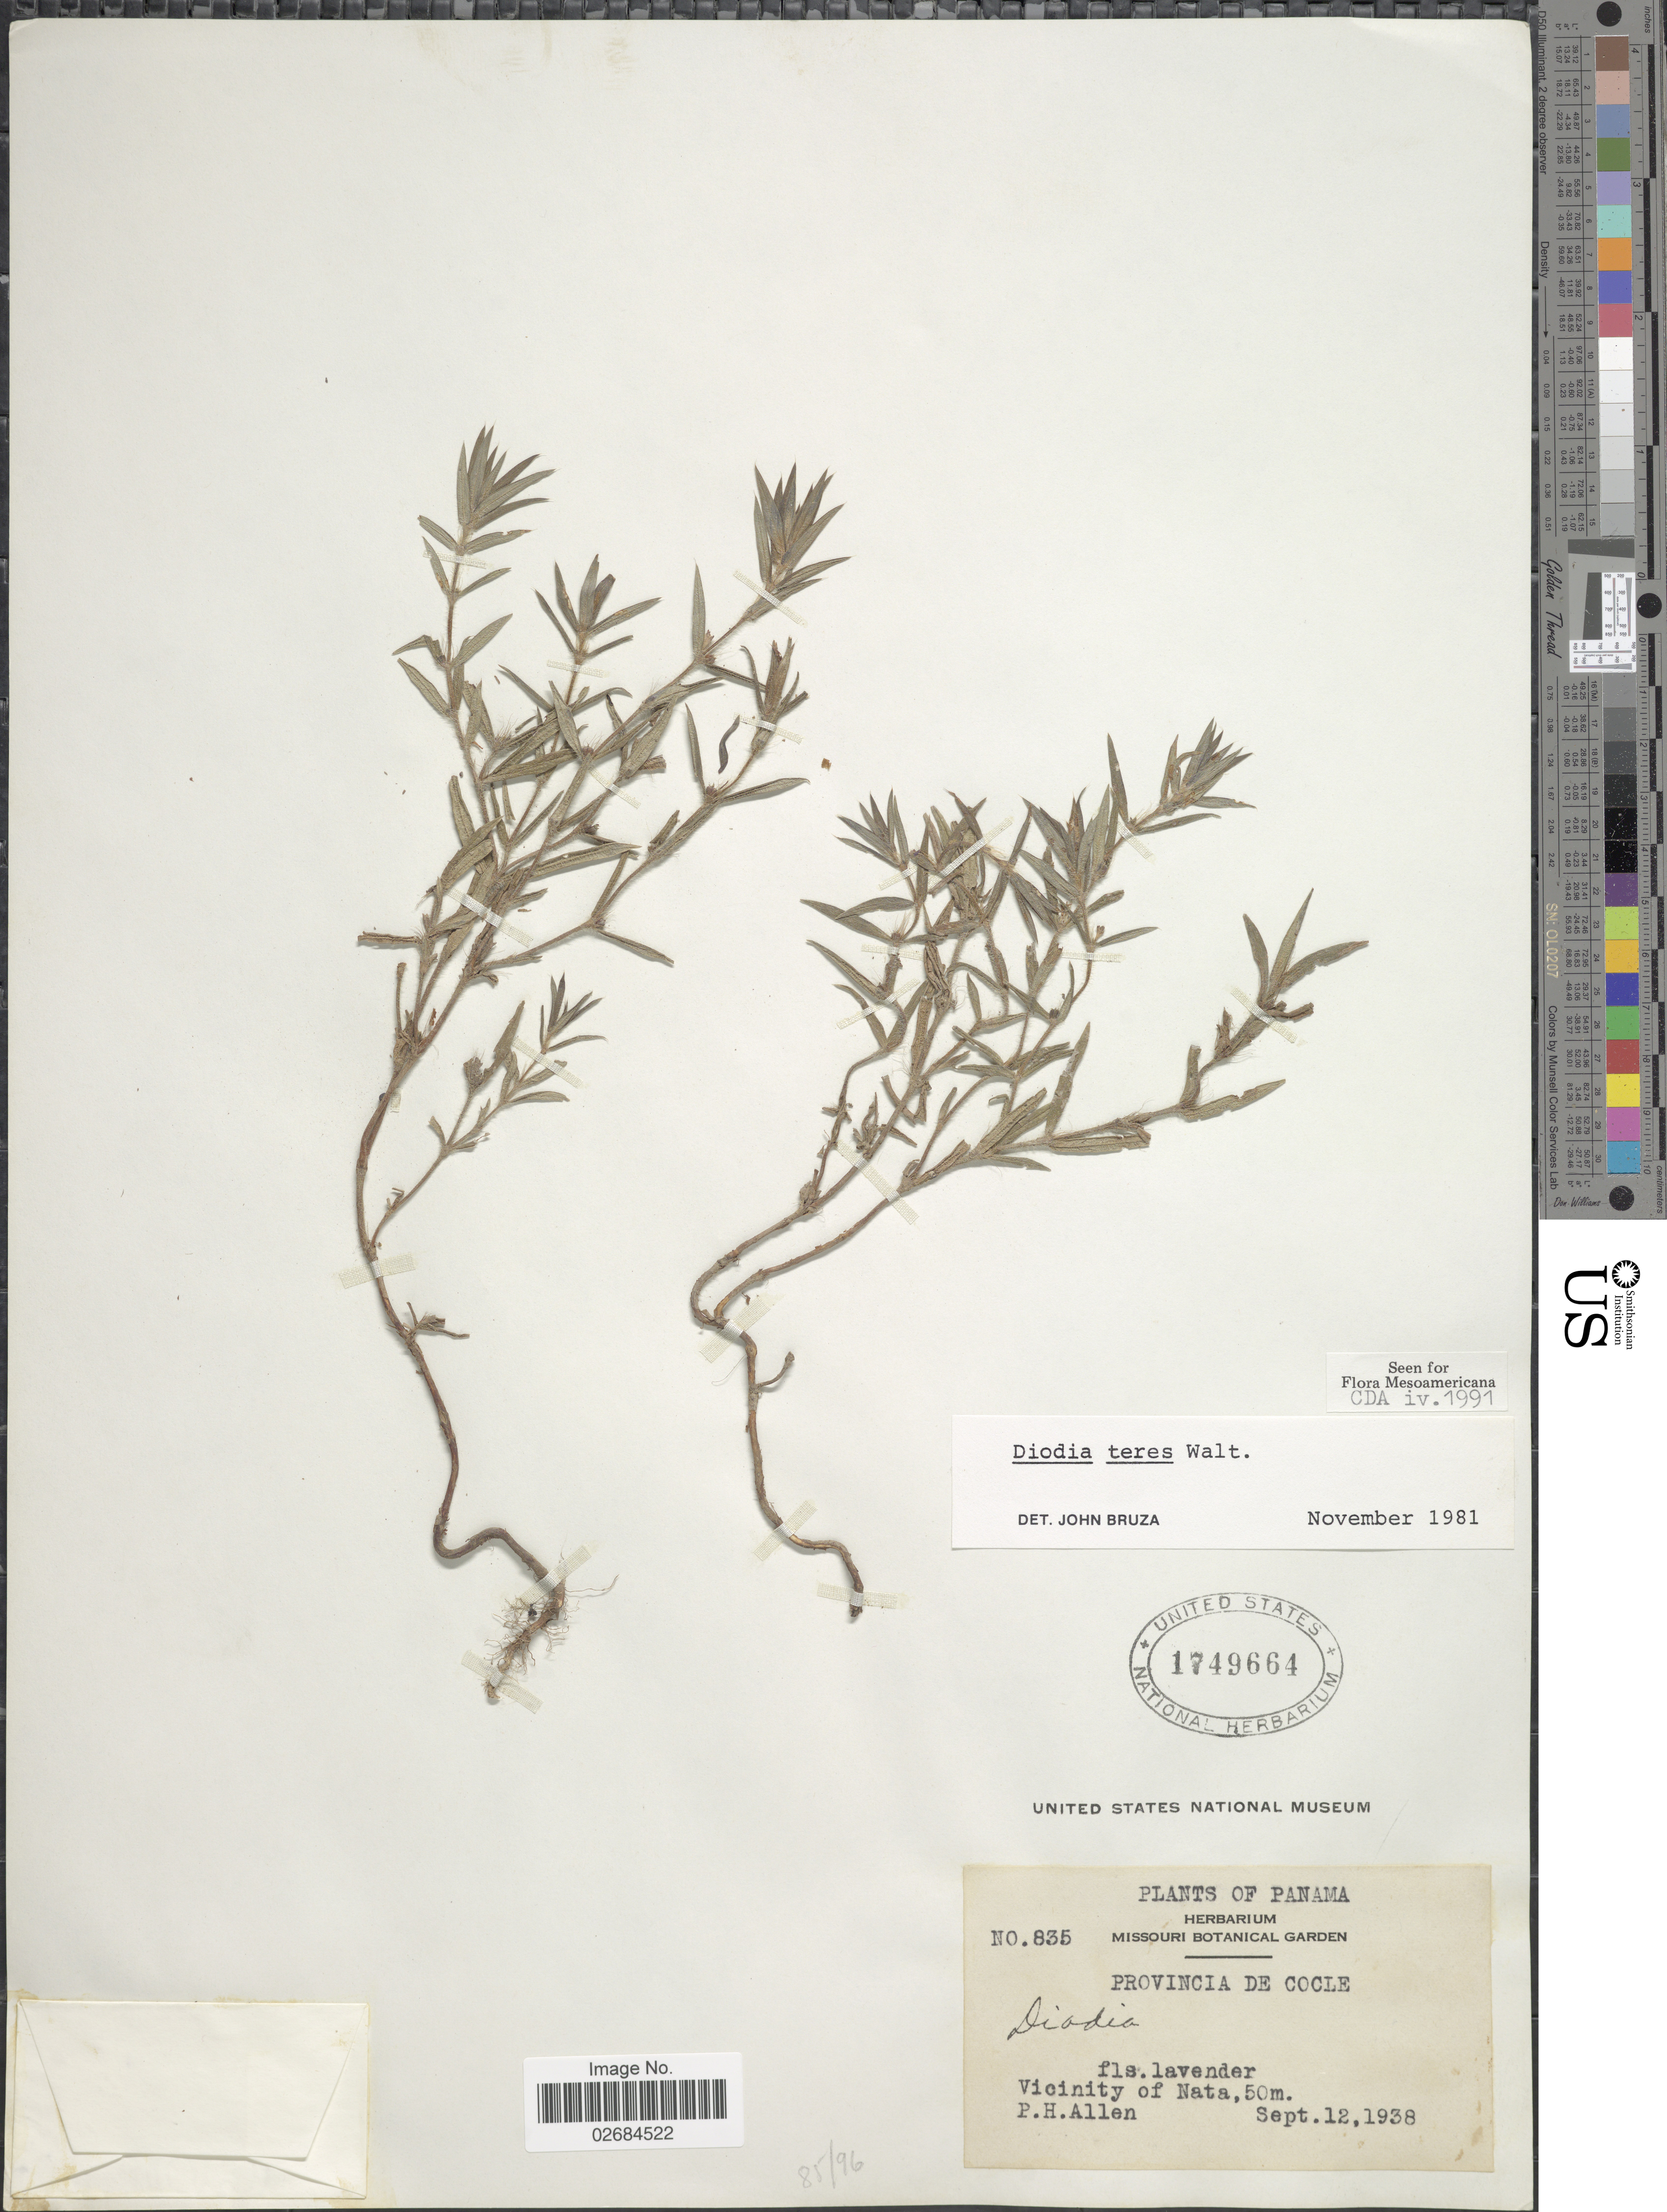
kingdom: Plantae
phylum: Tracheophyta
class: Magnoliopsida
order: Gentianales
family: Rubiaceae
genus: Diodia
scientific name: Diodia teres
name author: Walter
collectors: P. H. Allen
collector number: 835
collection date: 1938-09-12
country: Panama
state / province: Coclé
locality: Vicinity of Nata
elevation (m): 50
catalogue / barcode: US 1749664